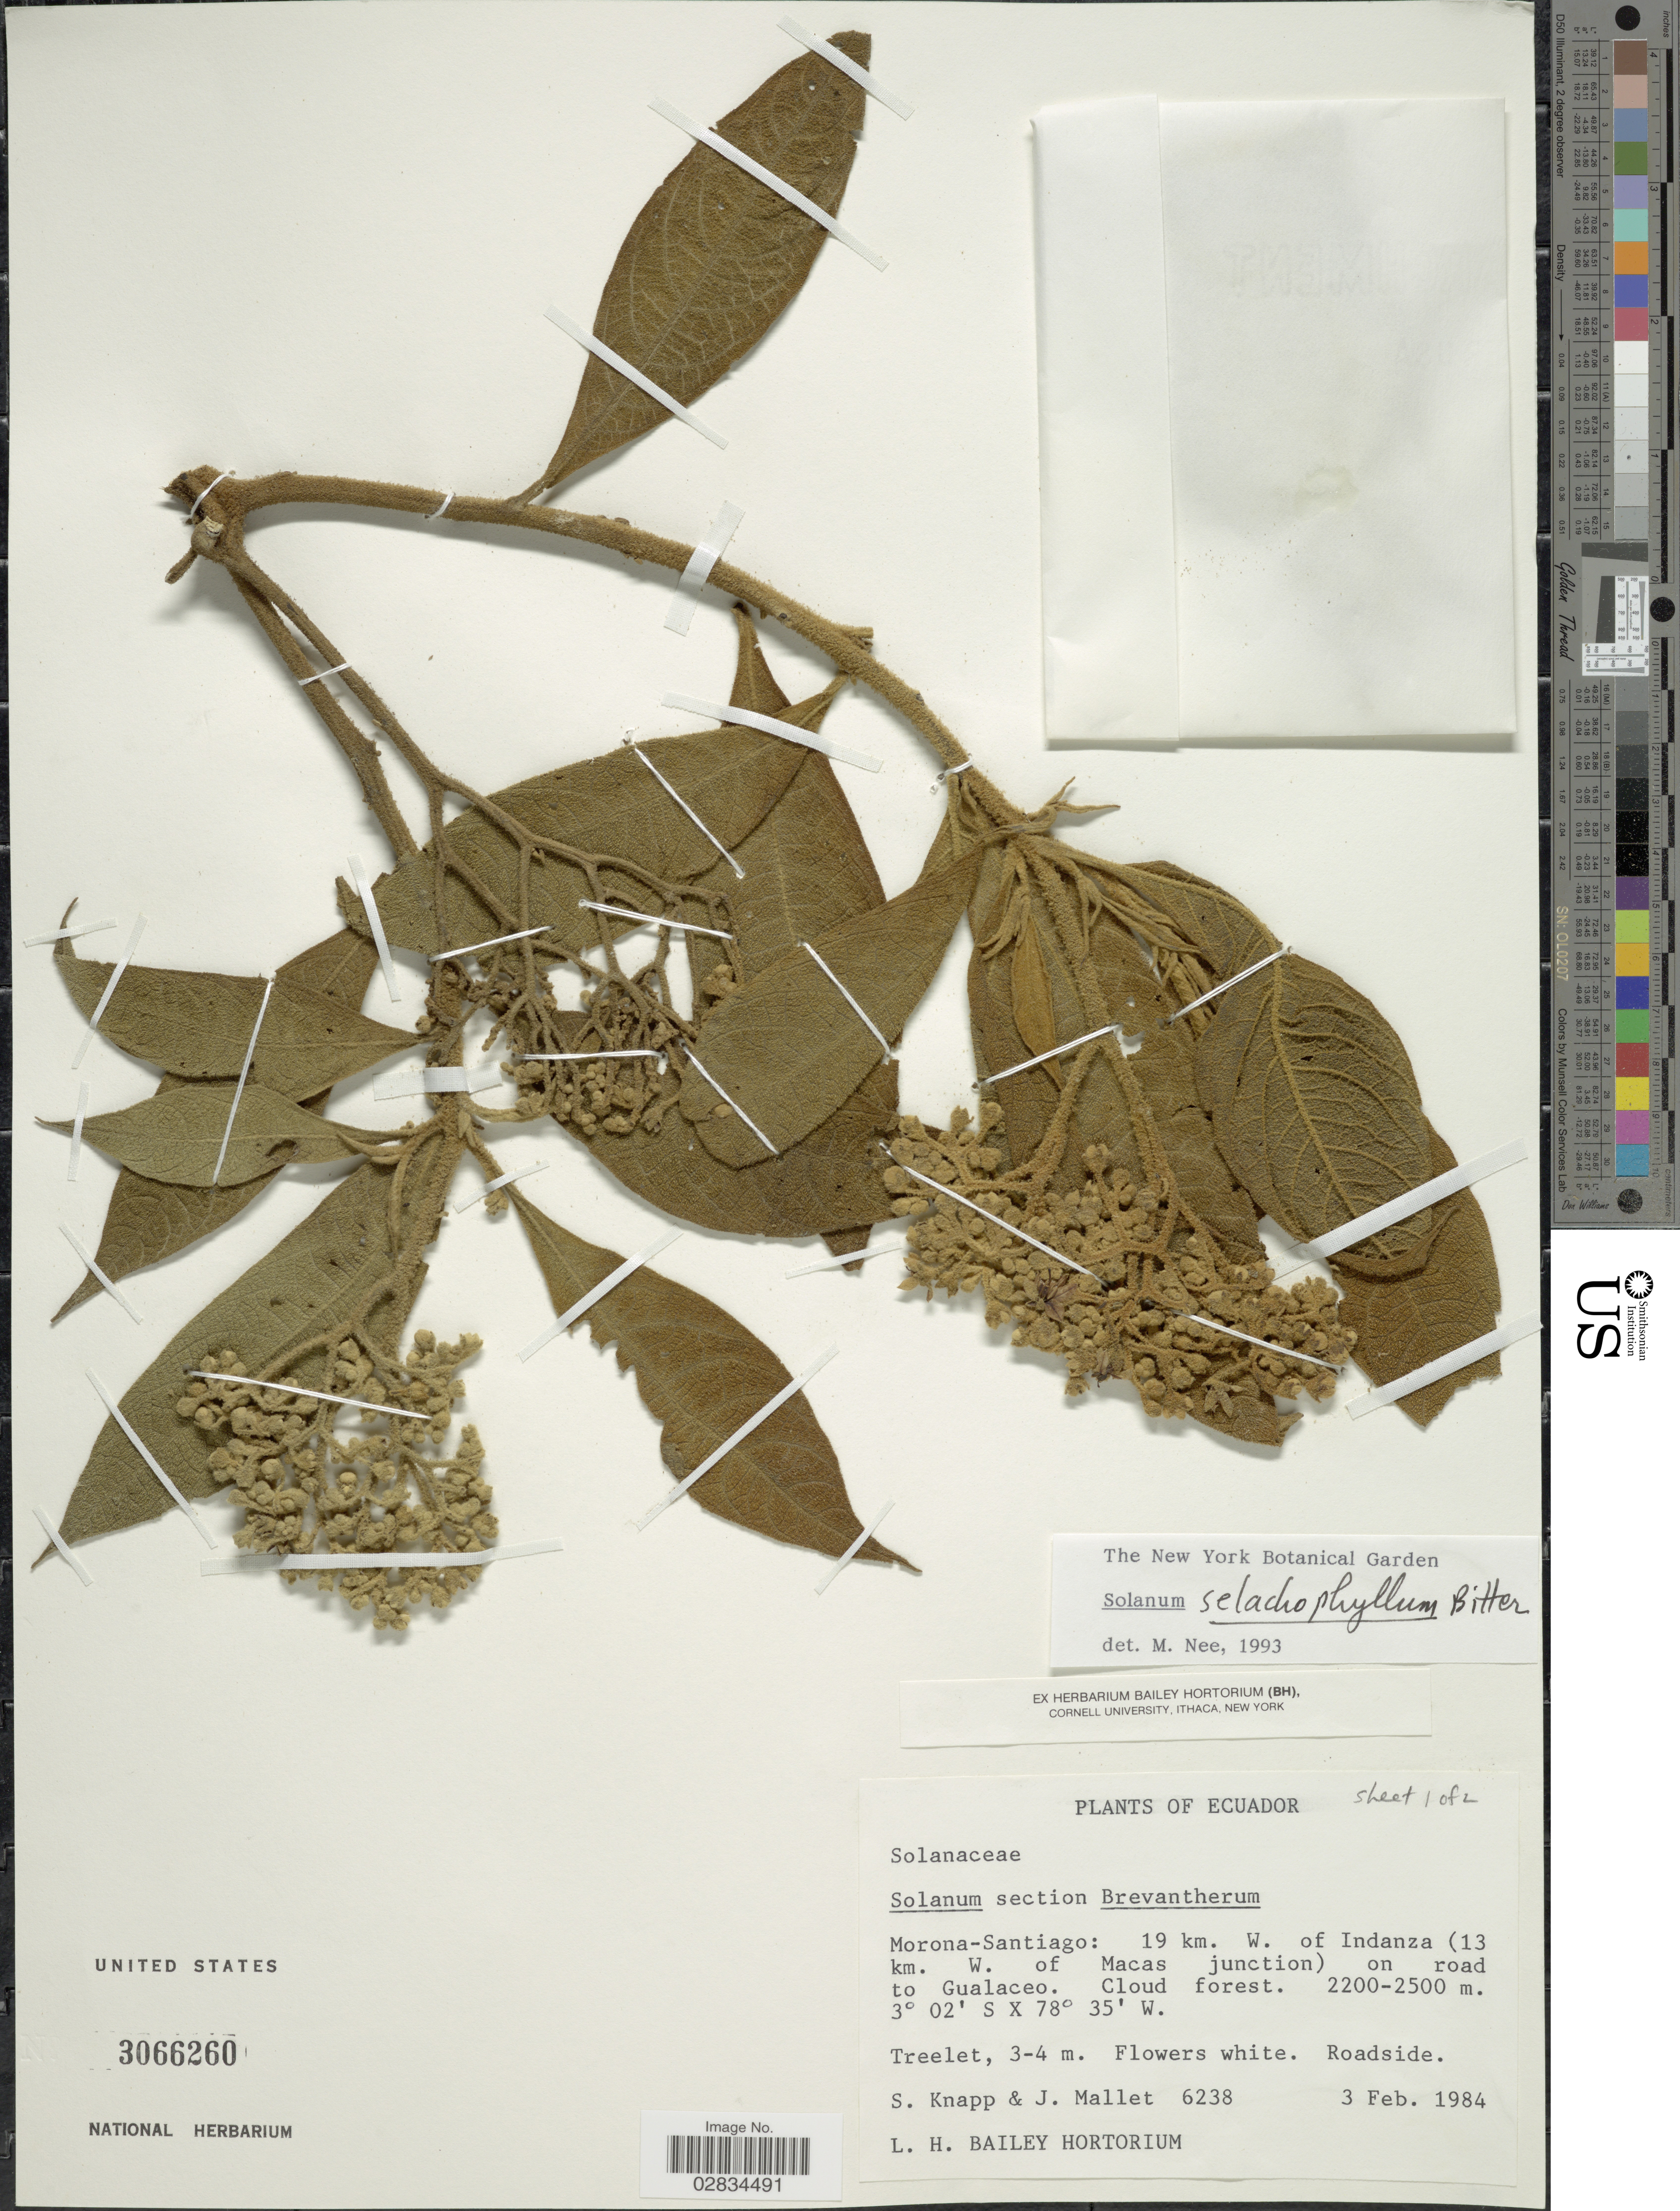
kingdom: Plantae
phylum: Tracheophyta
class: Magnoliopsida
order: Solanales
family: Solanaceae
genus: Solanum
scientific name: Solanum selachophyllum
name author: Bitter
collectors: S. Knapp & J. Mallet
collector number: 6238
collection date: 1984-02-03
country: Ecuador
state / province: Morona-Santiago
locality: Morona-Santiago: 19 km. W. of Indanza (13 km. W. of Macas junction) on road to Gualaceo.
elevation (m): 2200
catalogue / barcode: US 3066260